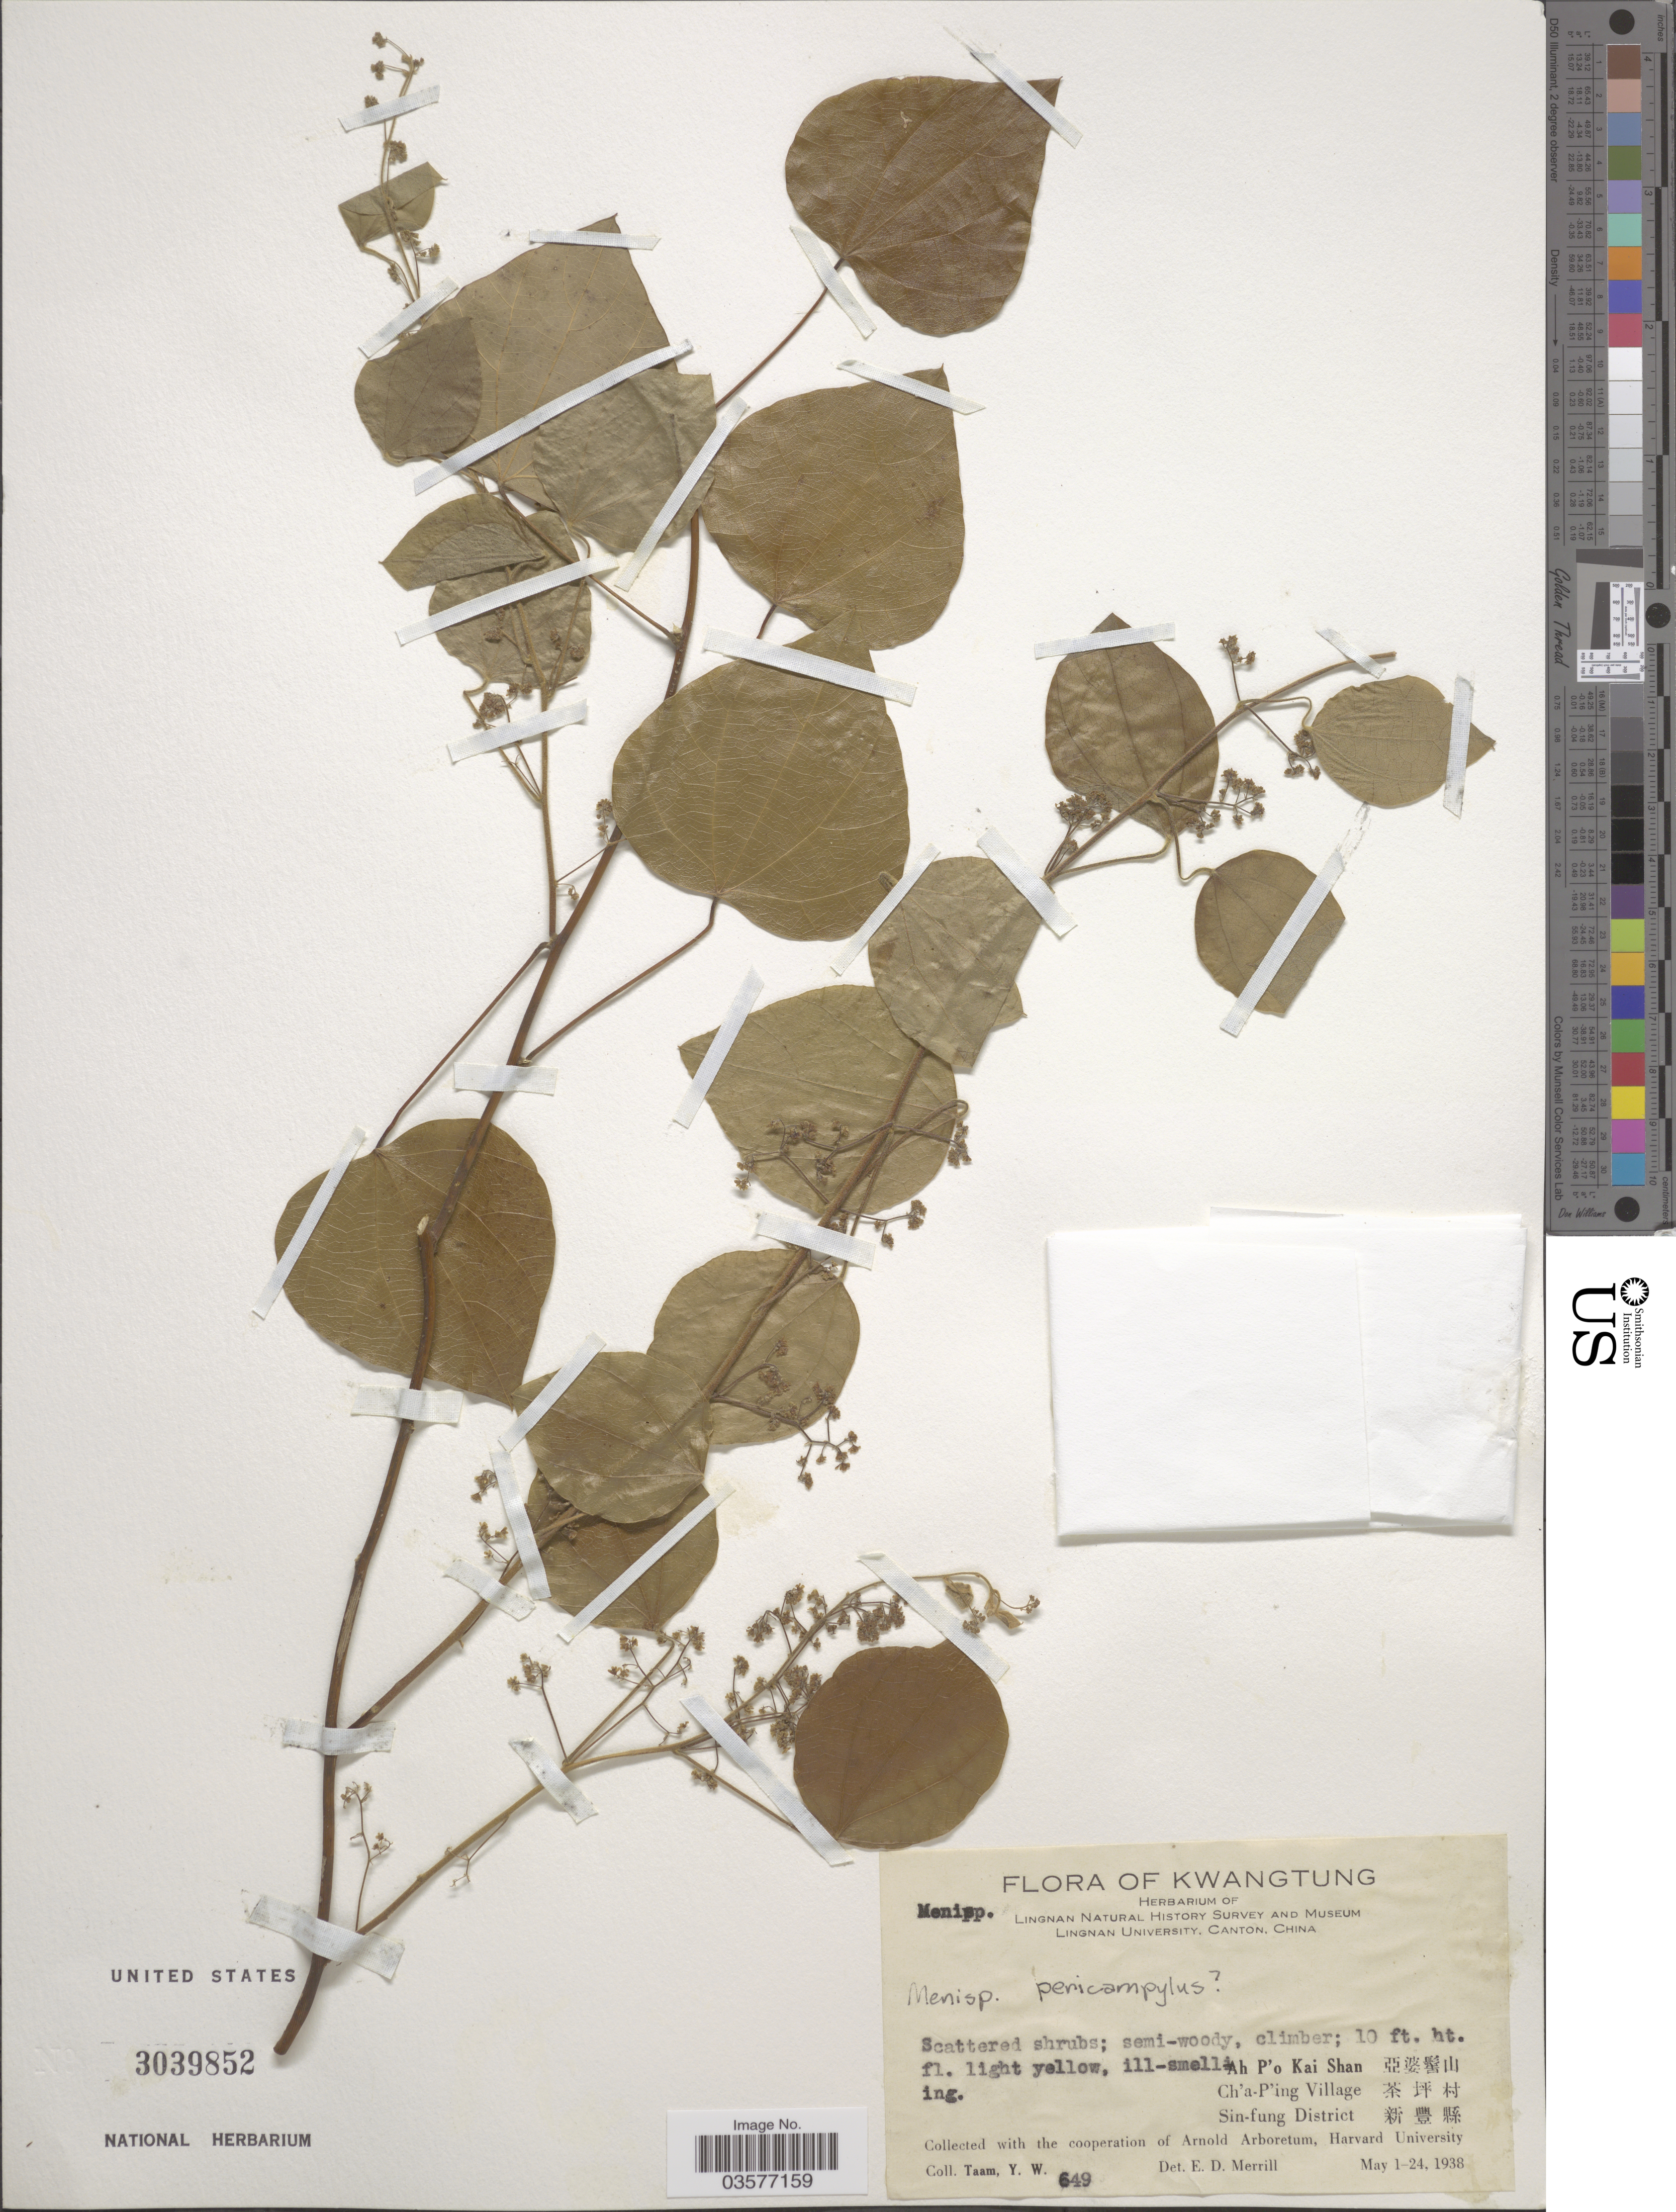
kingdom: Plantae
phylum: Tracheophyta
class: Magnoliopsida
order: Ranunculales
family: Menispermaceae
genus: Pericampylus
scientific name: Pericampylus glaucus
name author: (Lam.) Merr.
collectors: Y. W. Taam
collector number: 649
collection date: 1938-05-01/1938-05-24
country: China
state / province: Guangdong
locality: Kwangtung, Ah P'o Kai Shan X, Ch'a-P'ing Village X, Sin-fung District X.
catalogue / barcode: US 3039852